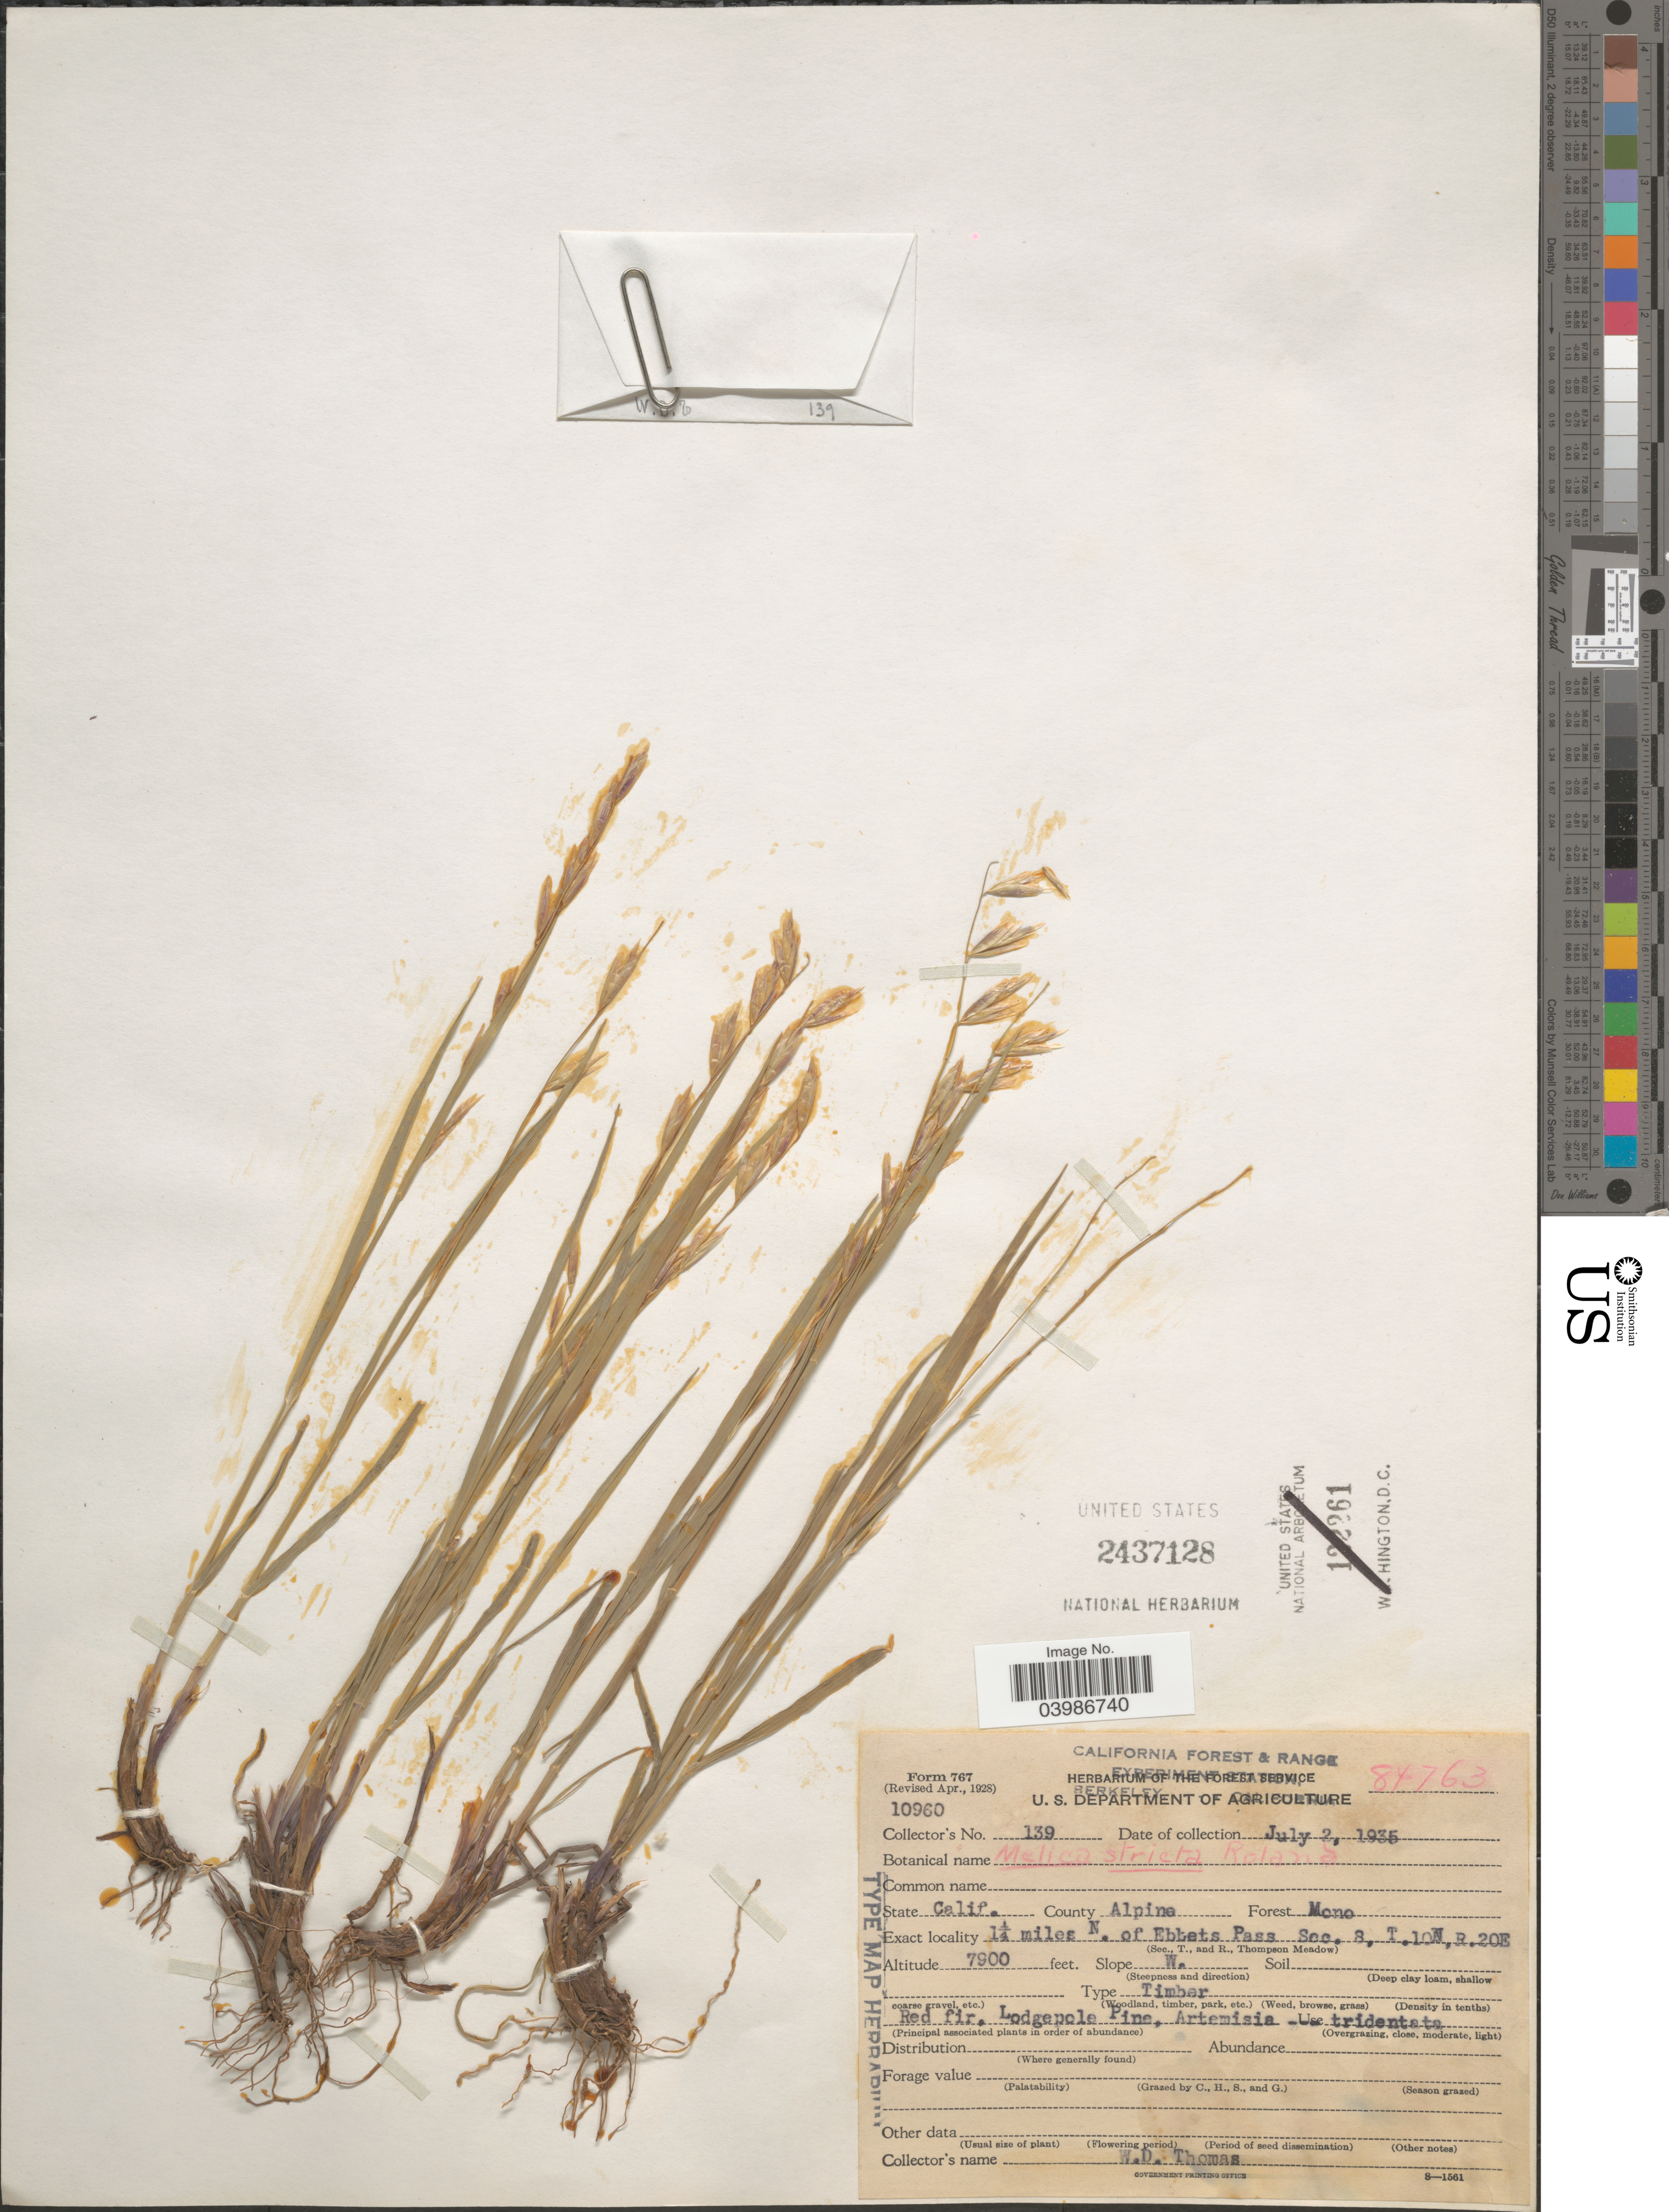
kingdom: Plantae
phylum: Tracheophyta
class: Liliopsida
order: Poales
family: Poaceae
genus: Melica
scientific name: Melica stricta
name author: Bol.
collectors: W. Thomas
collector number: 139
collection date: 1935-07-02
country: United States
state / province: California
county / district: Alpine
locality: County Alpine. Forest Mono. 1¼ miles N. of Ebbets Pass Sec. 8, T.10N, R.20E. (Sec., T and R., Thompson Meadow) [unsure placement] Slope W.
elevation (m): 2408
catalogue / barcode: US 2437128